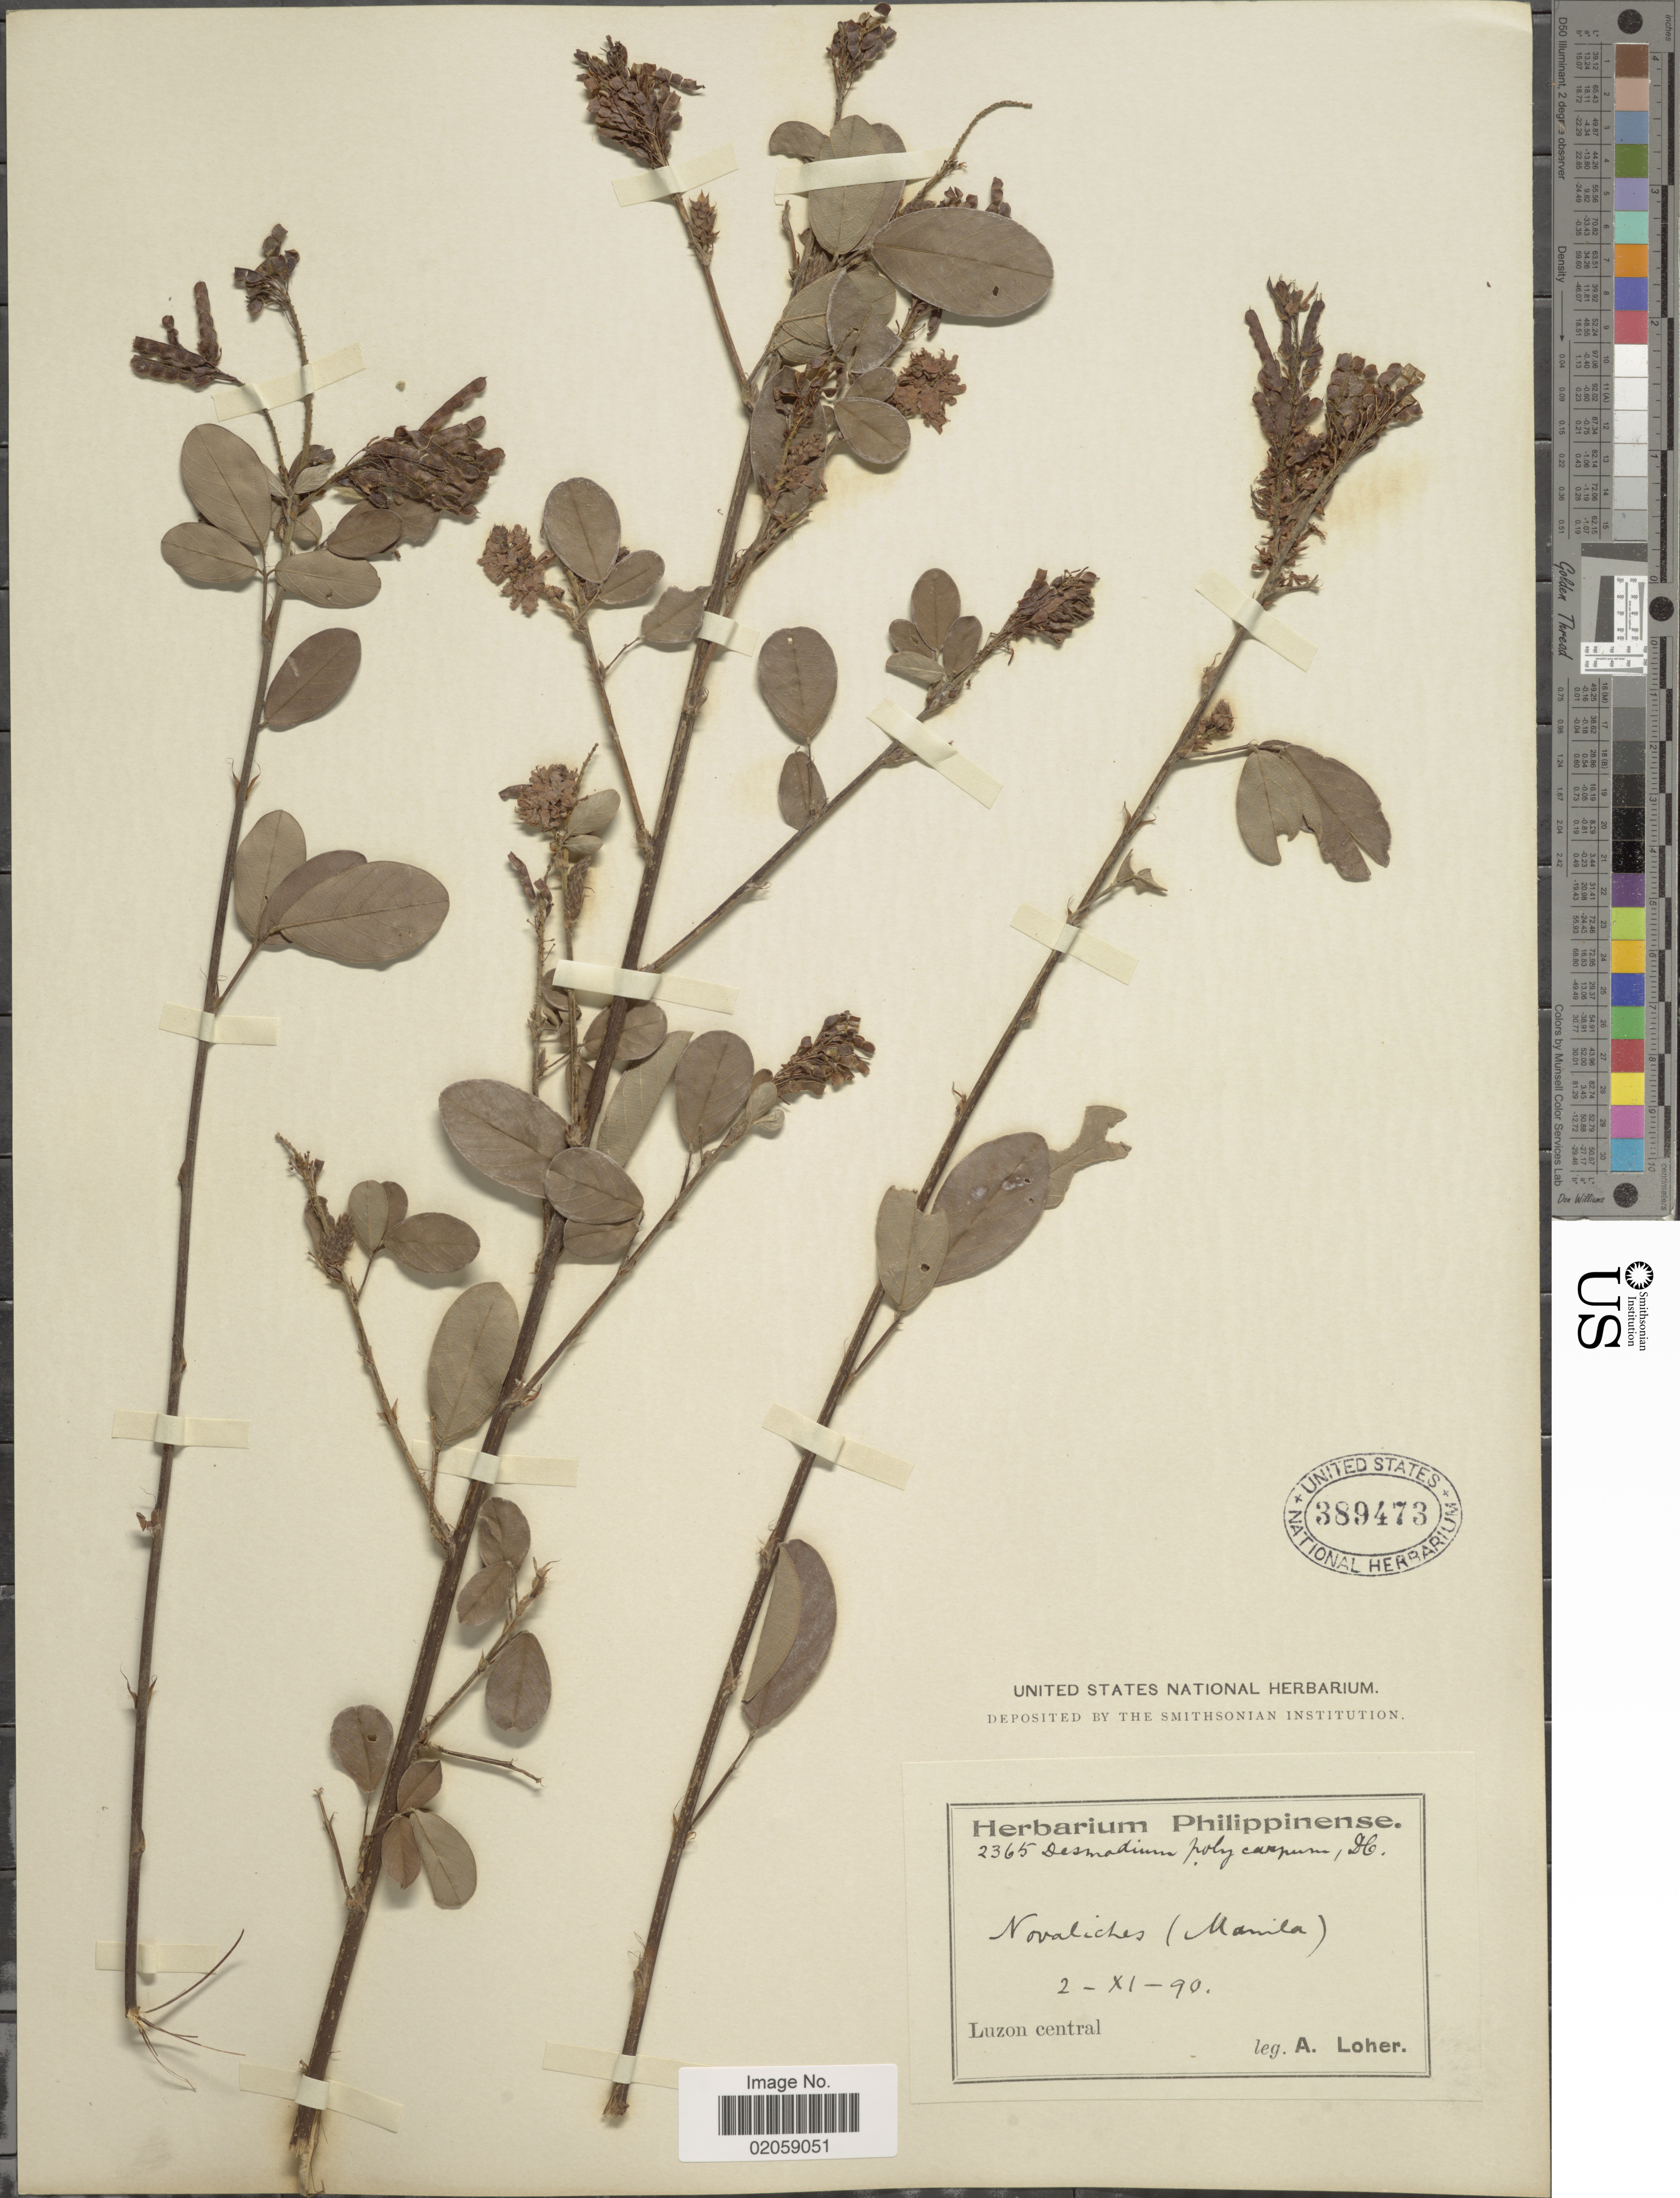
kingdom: Plantae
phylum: Tracheophyta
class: Magnoliopsida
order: Fabales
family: Fabaceae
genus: Grona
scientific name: Grona heterocarpos var. strigosa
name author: (Meeuwen) H. Ohashi & K. Ohashi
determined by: Strong, Mark T., (BOT), Smithsonian Institution - National Museum of Natural History (UNITED STATES)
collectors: A. Loher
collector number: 2365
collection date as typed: Transcribed d/m/y: 2/11/90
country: Philippines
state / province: Central Luzon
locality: Novaliches (Manila). Luzon central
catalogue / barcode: US 389473